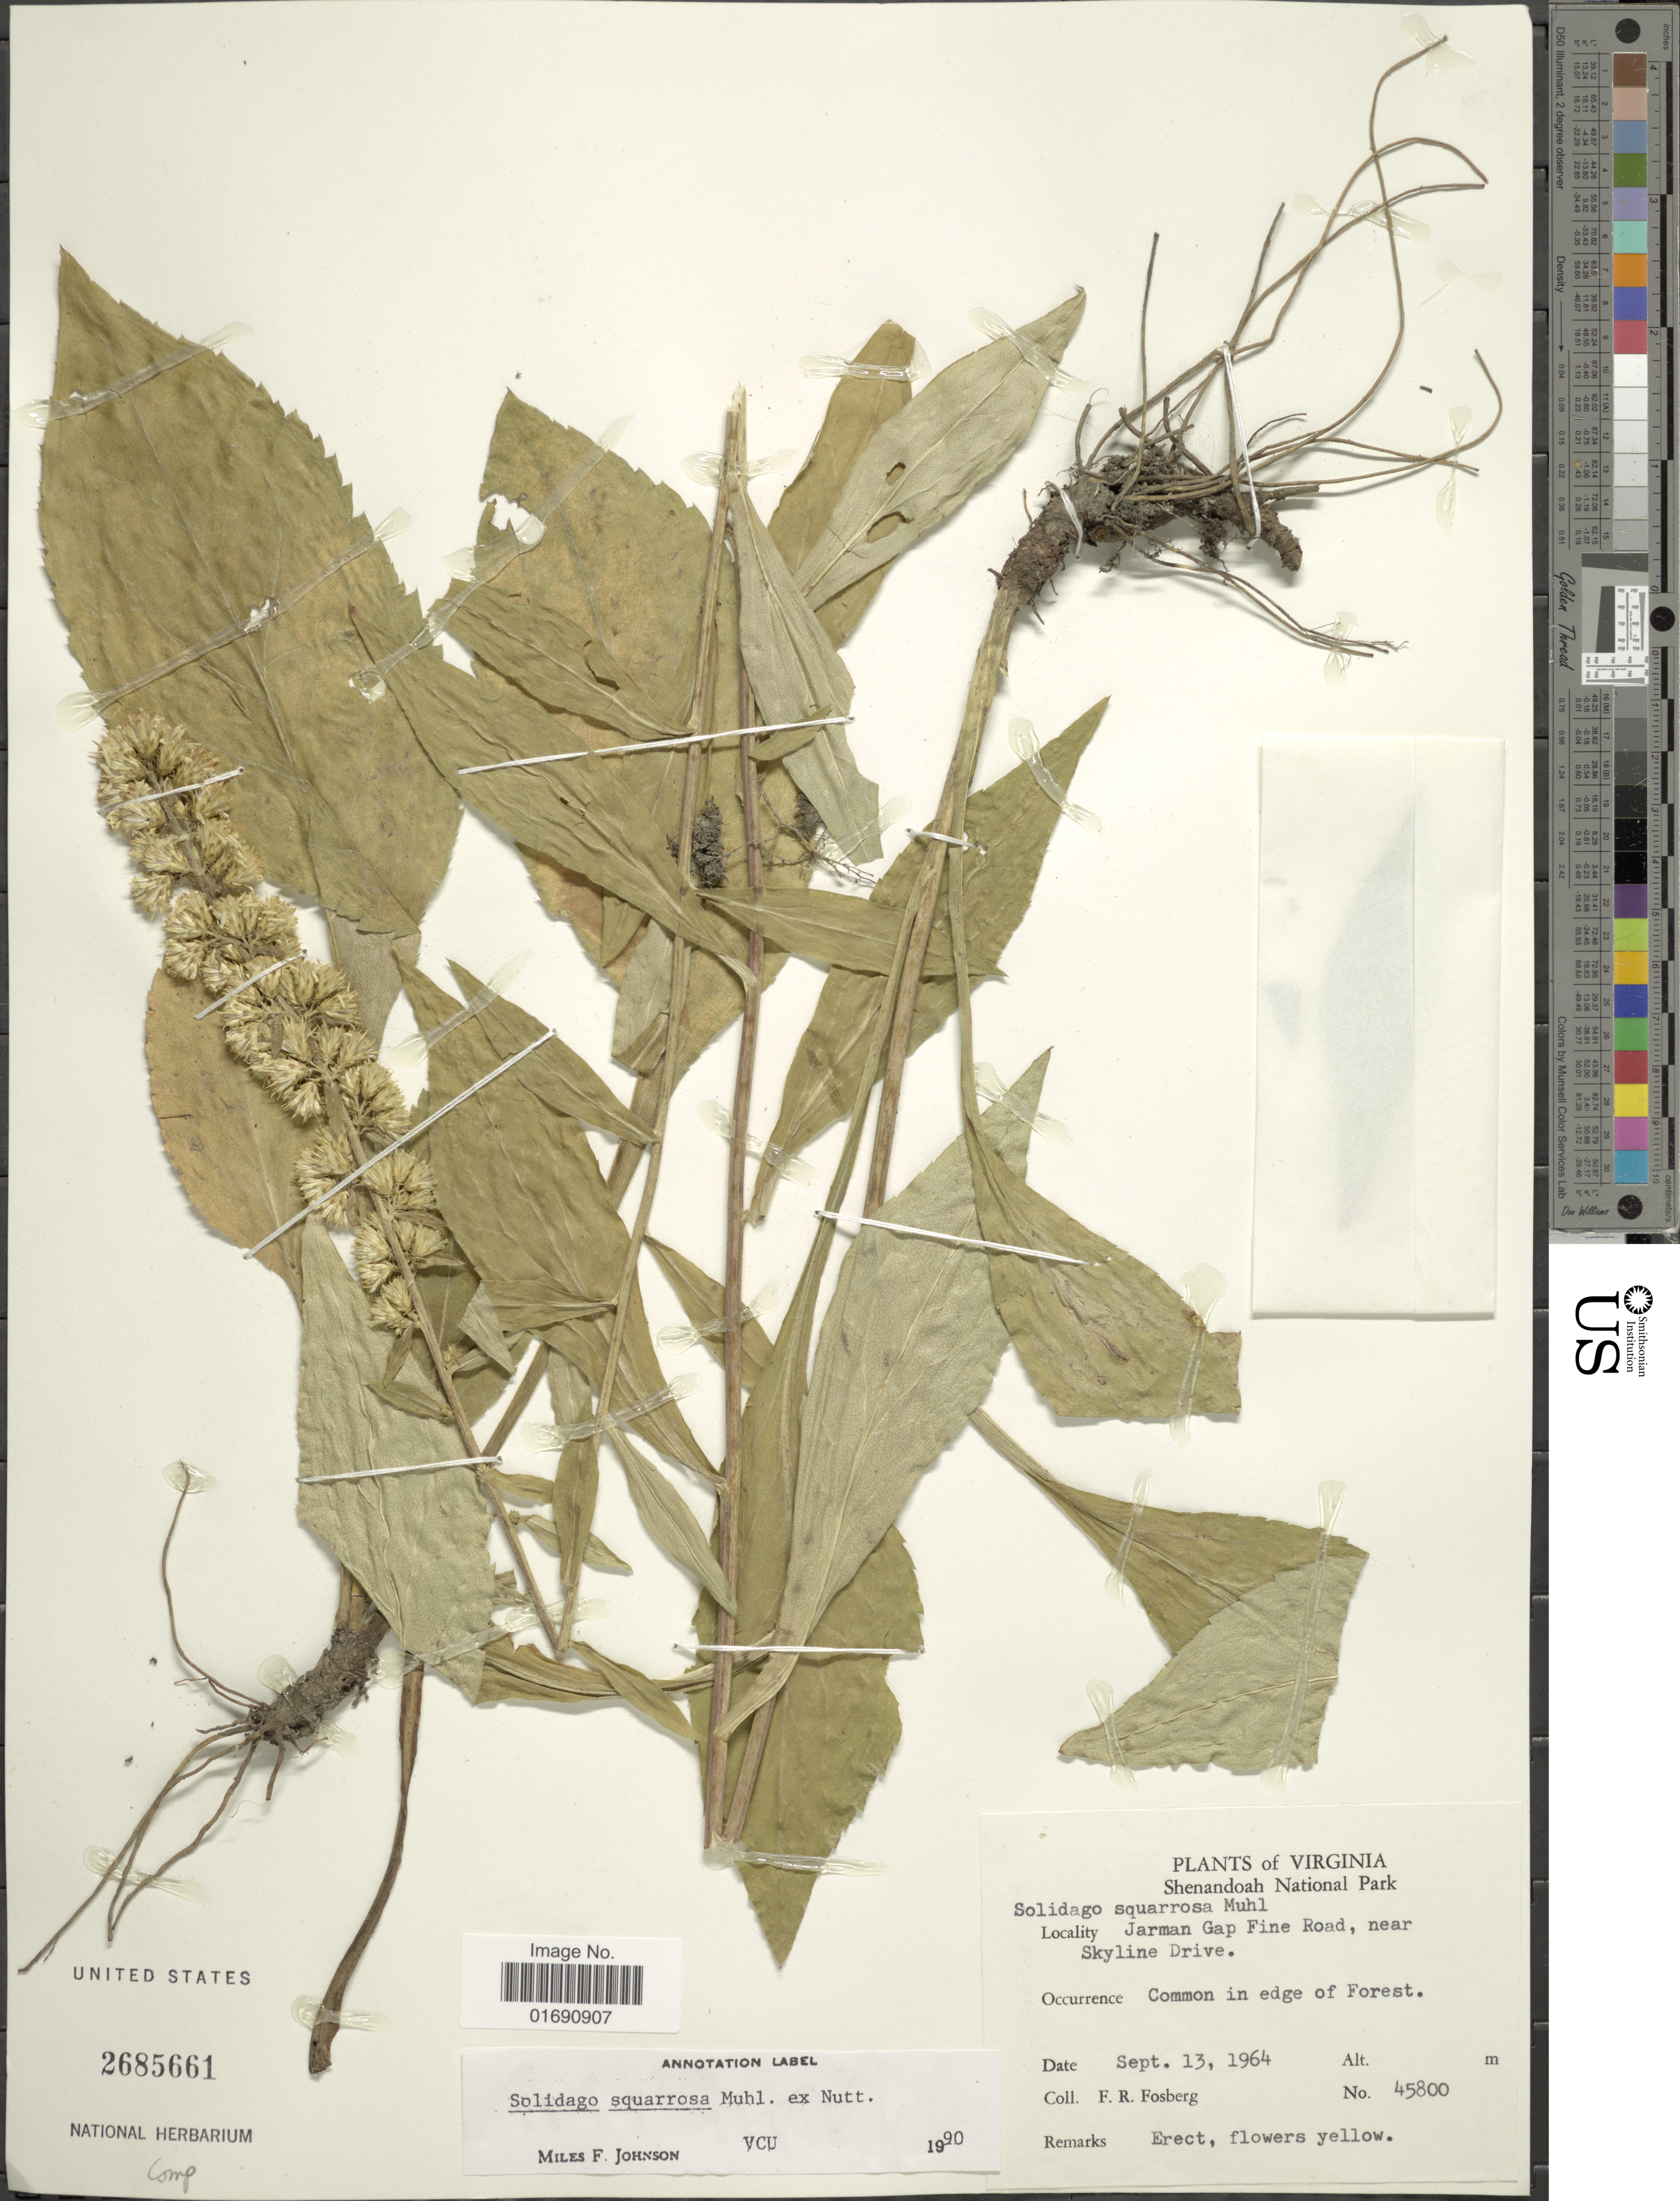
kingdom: Plantae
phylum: Tracheophyta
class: Magnoliopsida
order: Asterales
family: Asteraceae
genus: Solidago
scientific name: Solidago squarrosa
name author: Muhl.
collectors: F. R. Fosberg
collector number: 45800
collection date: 1964-09-13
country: United States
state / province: Virginia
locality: Shenandoah National Park, Jarman Gap Fine Road, near Skyline Drive, Common id edge of Forest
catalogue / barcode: US 2685661